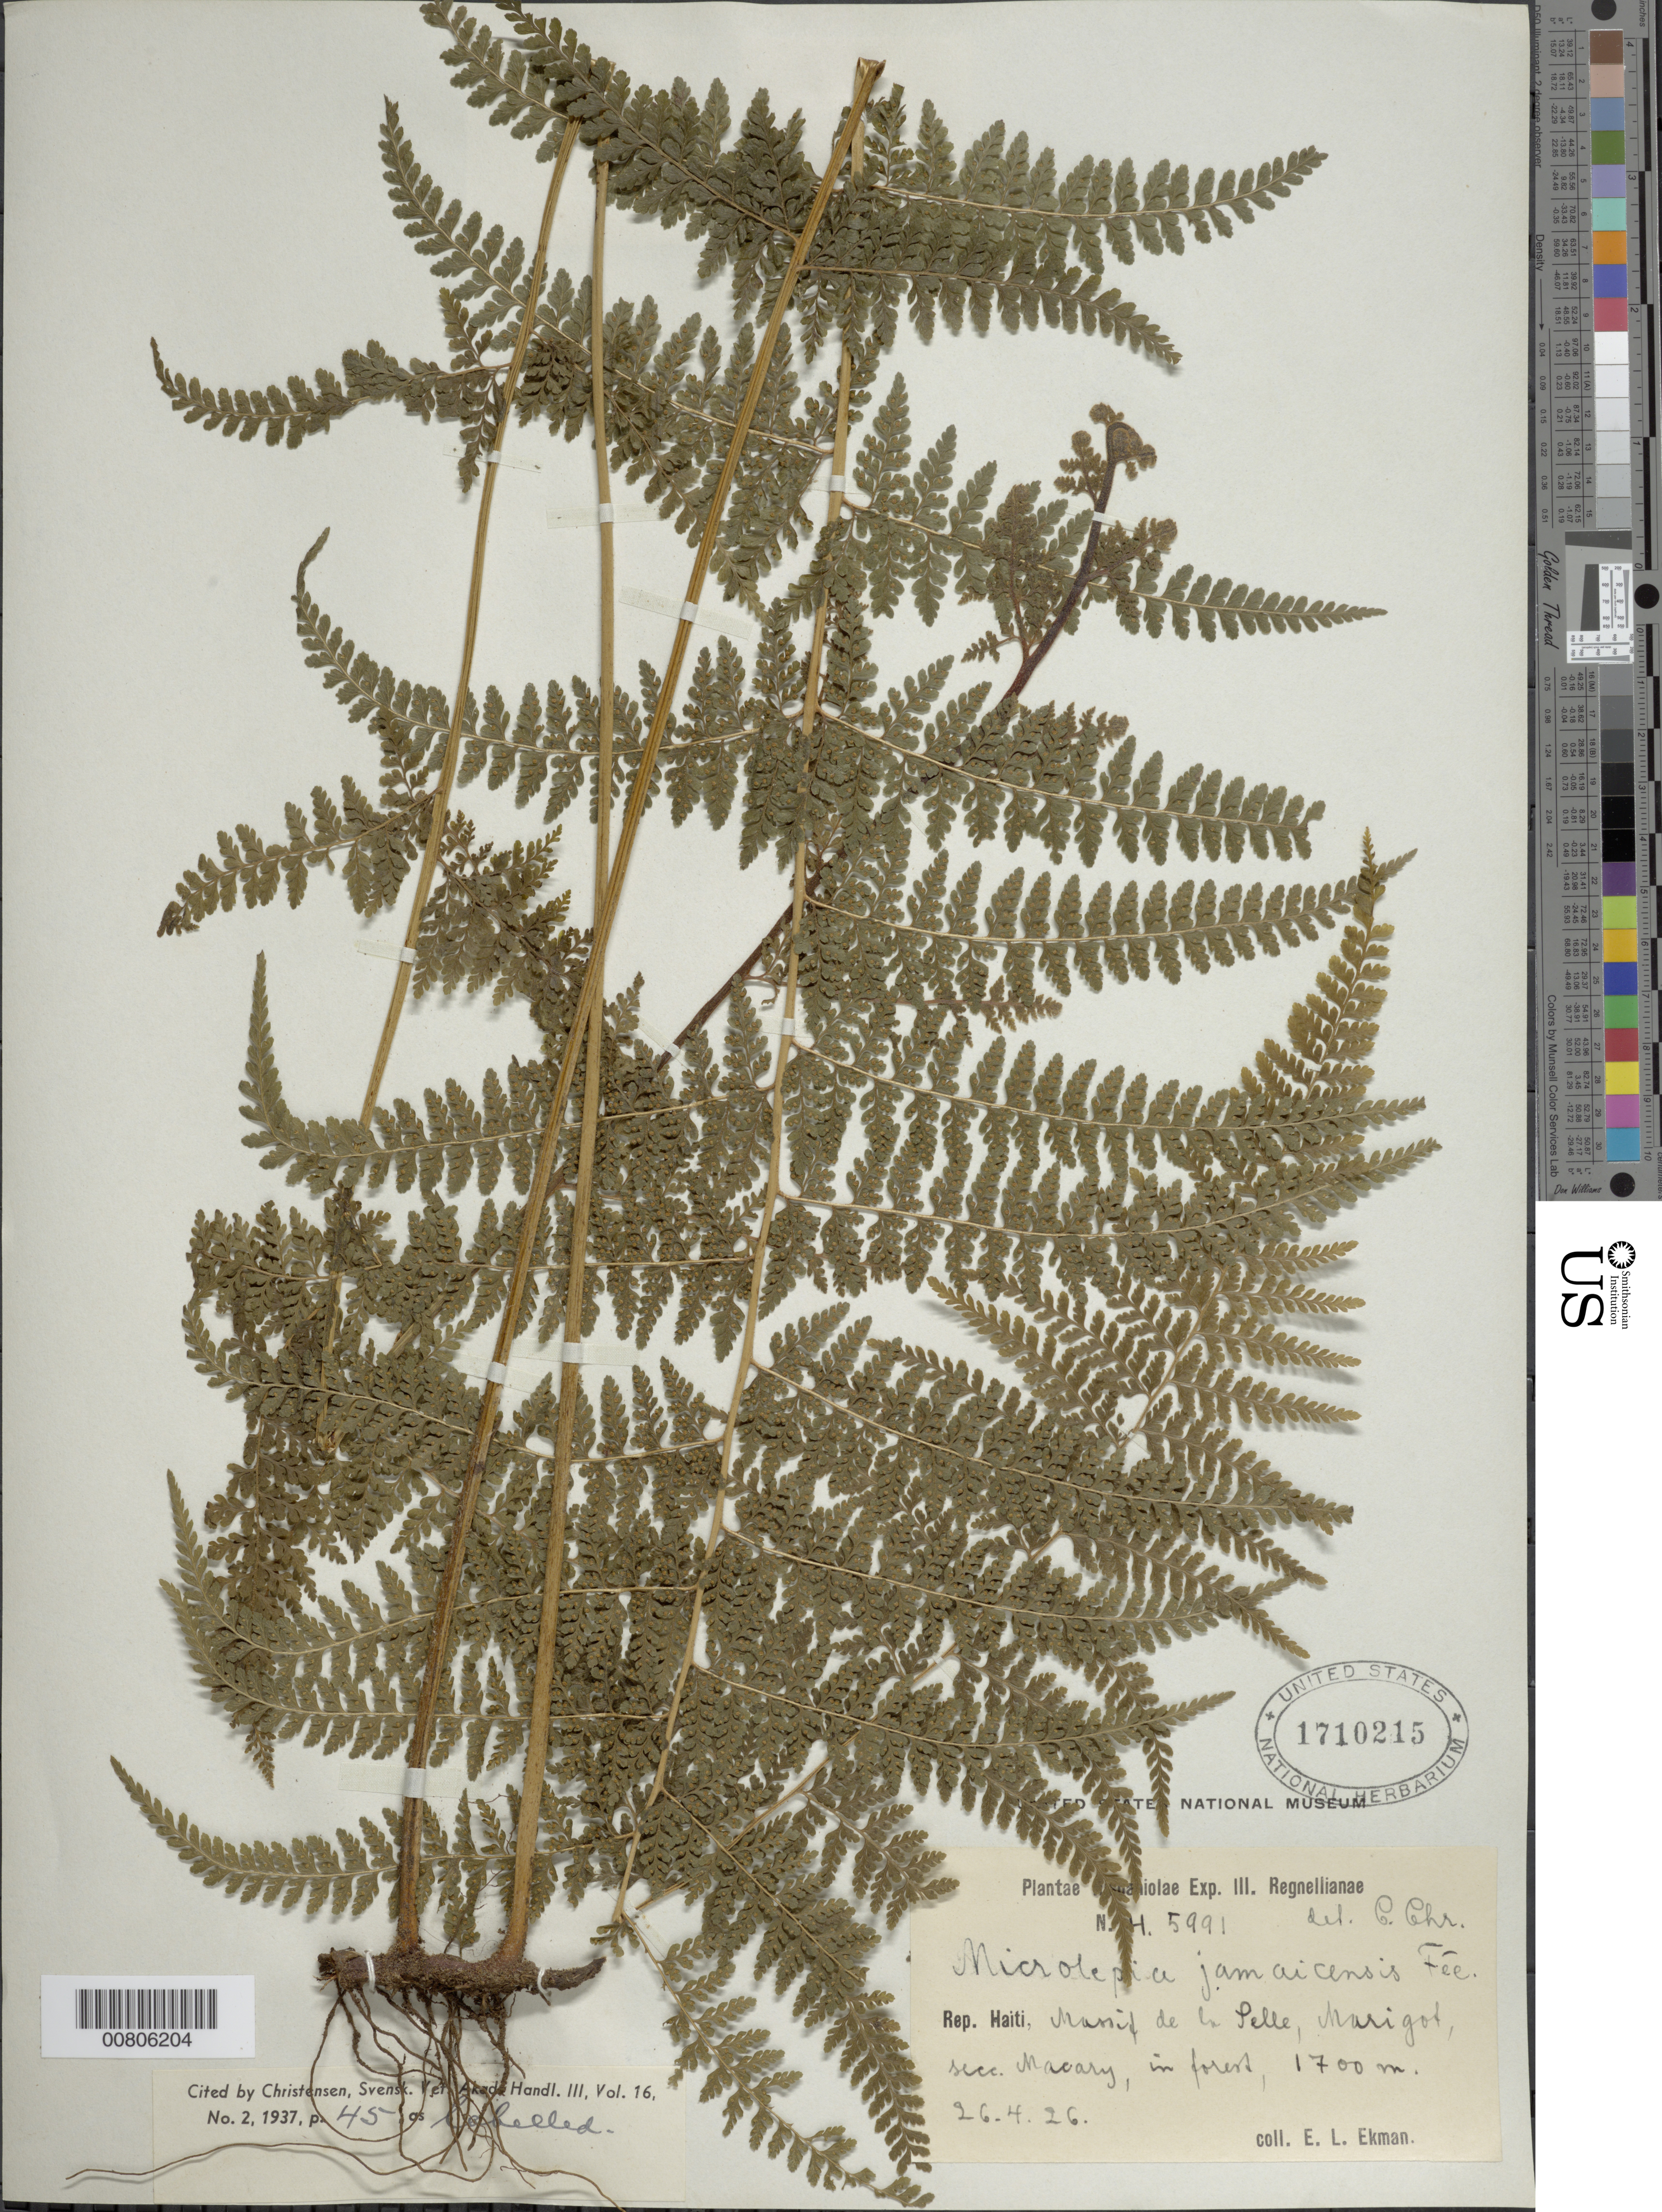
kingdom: Plantae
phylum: Tracheophyta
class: Polypodiopsida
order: Polypodiales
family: Dennstaedtiaceae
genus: Microlepia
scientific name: Microlepia jamaicensis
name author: (Hook.) Fée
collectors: E. L. Ekman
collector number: H 5991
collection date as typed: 26 Apr 1926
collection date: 1926-04-26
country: Haiti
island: Hispaniola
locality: Massif de la Selle, Marigot, secc. Macary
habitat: Forest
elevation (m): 1700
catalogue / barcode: US 1710215